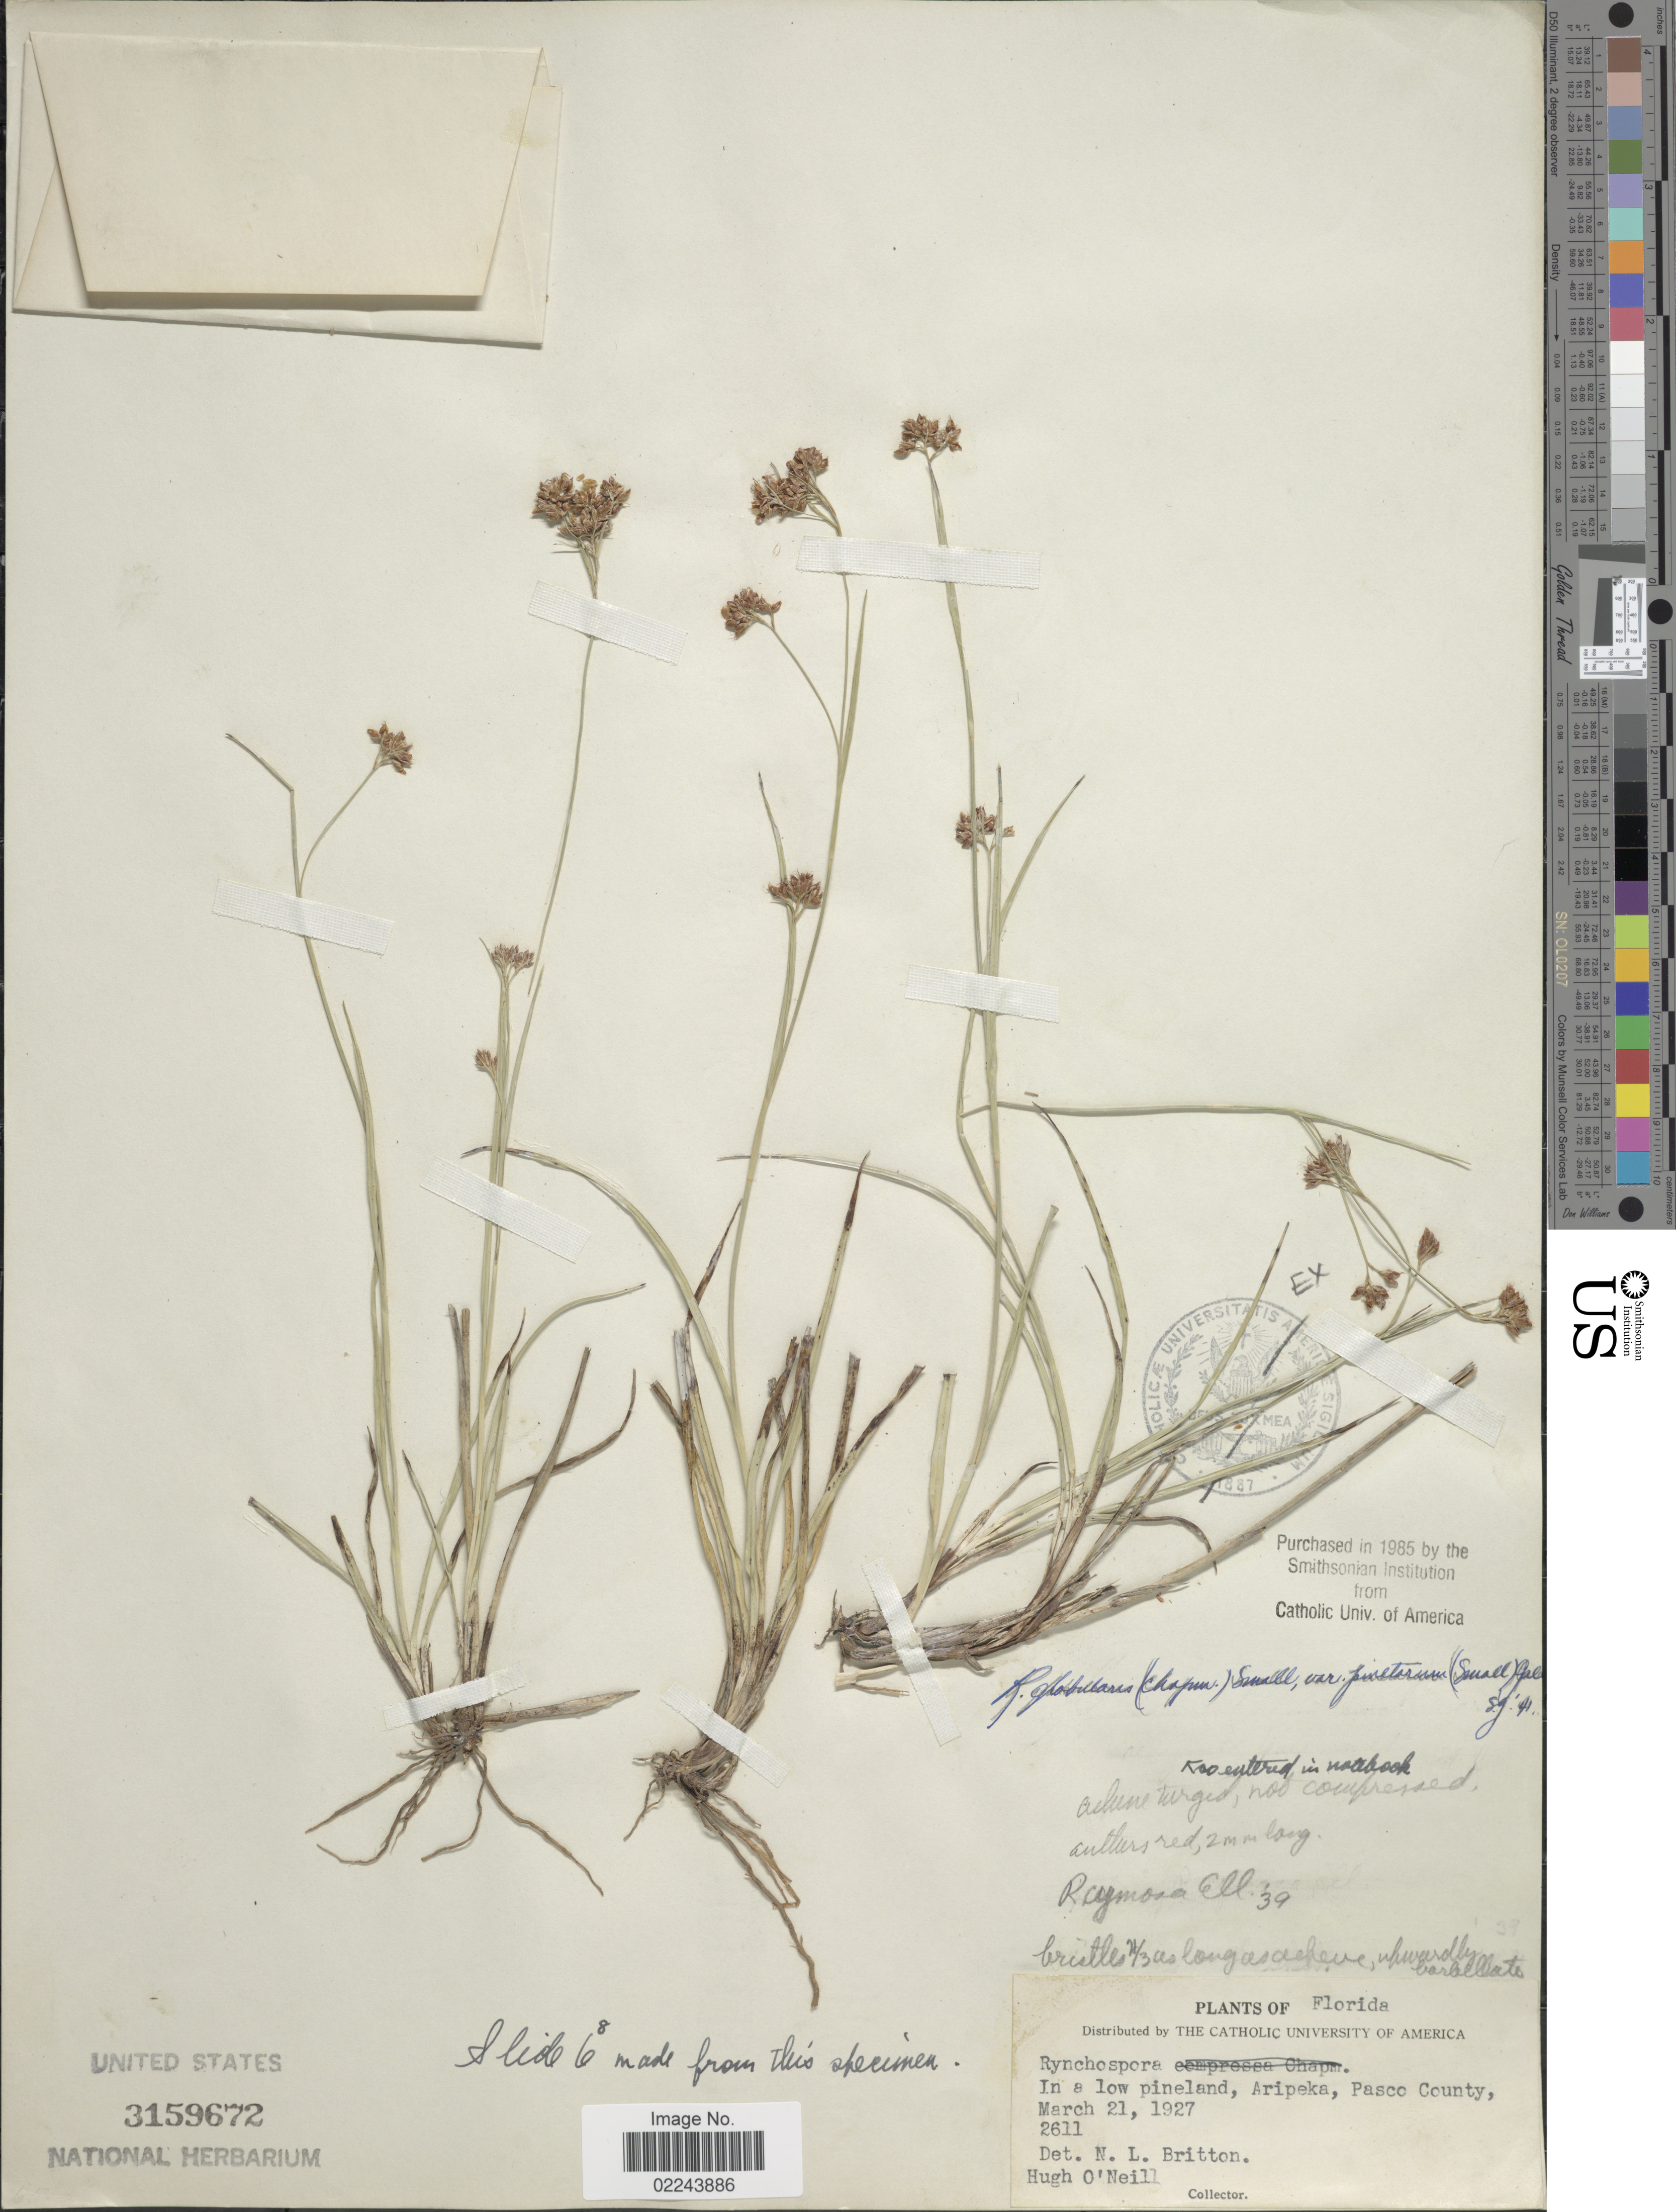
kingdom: Plantae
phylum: Tracheophyta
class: Liliopsida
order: Poales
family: Cyperaceae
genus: Rhynchospora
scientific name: Rhynchospora pinetorum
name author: Britton & Small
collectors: H. O'Neill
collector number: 2611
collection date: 1927-03-21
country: United States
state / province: Florida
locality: Aripeka, Pasco County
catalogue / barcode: US 3159672